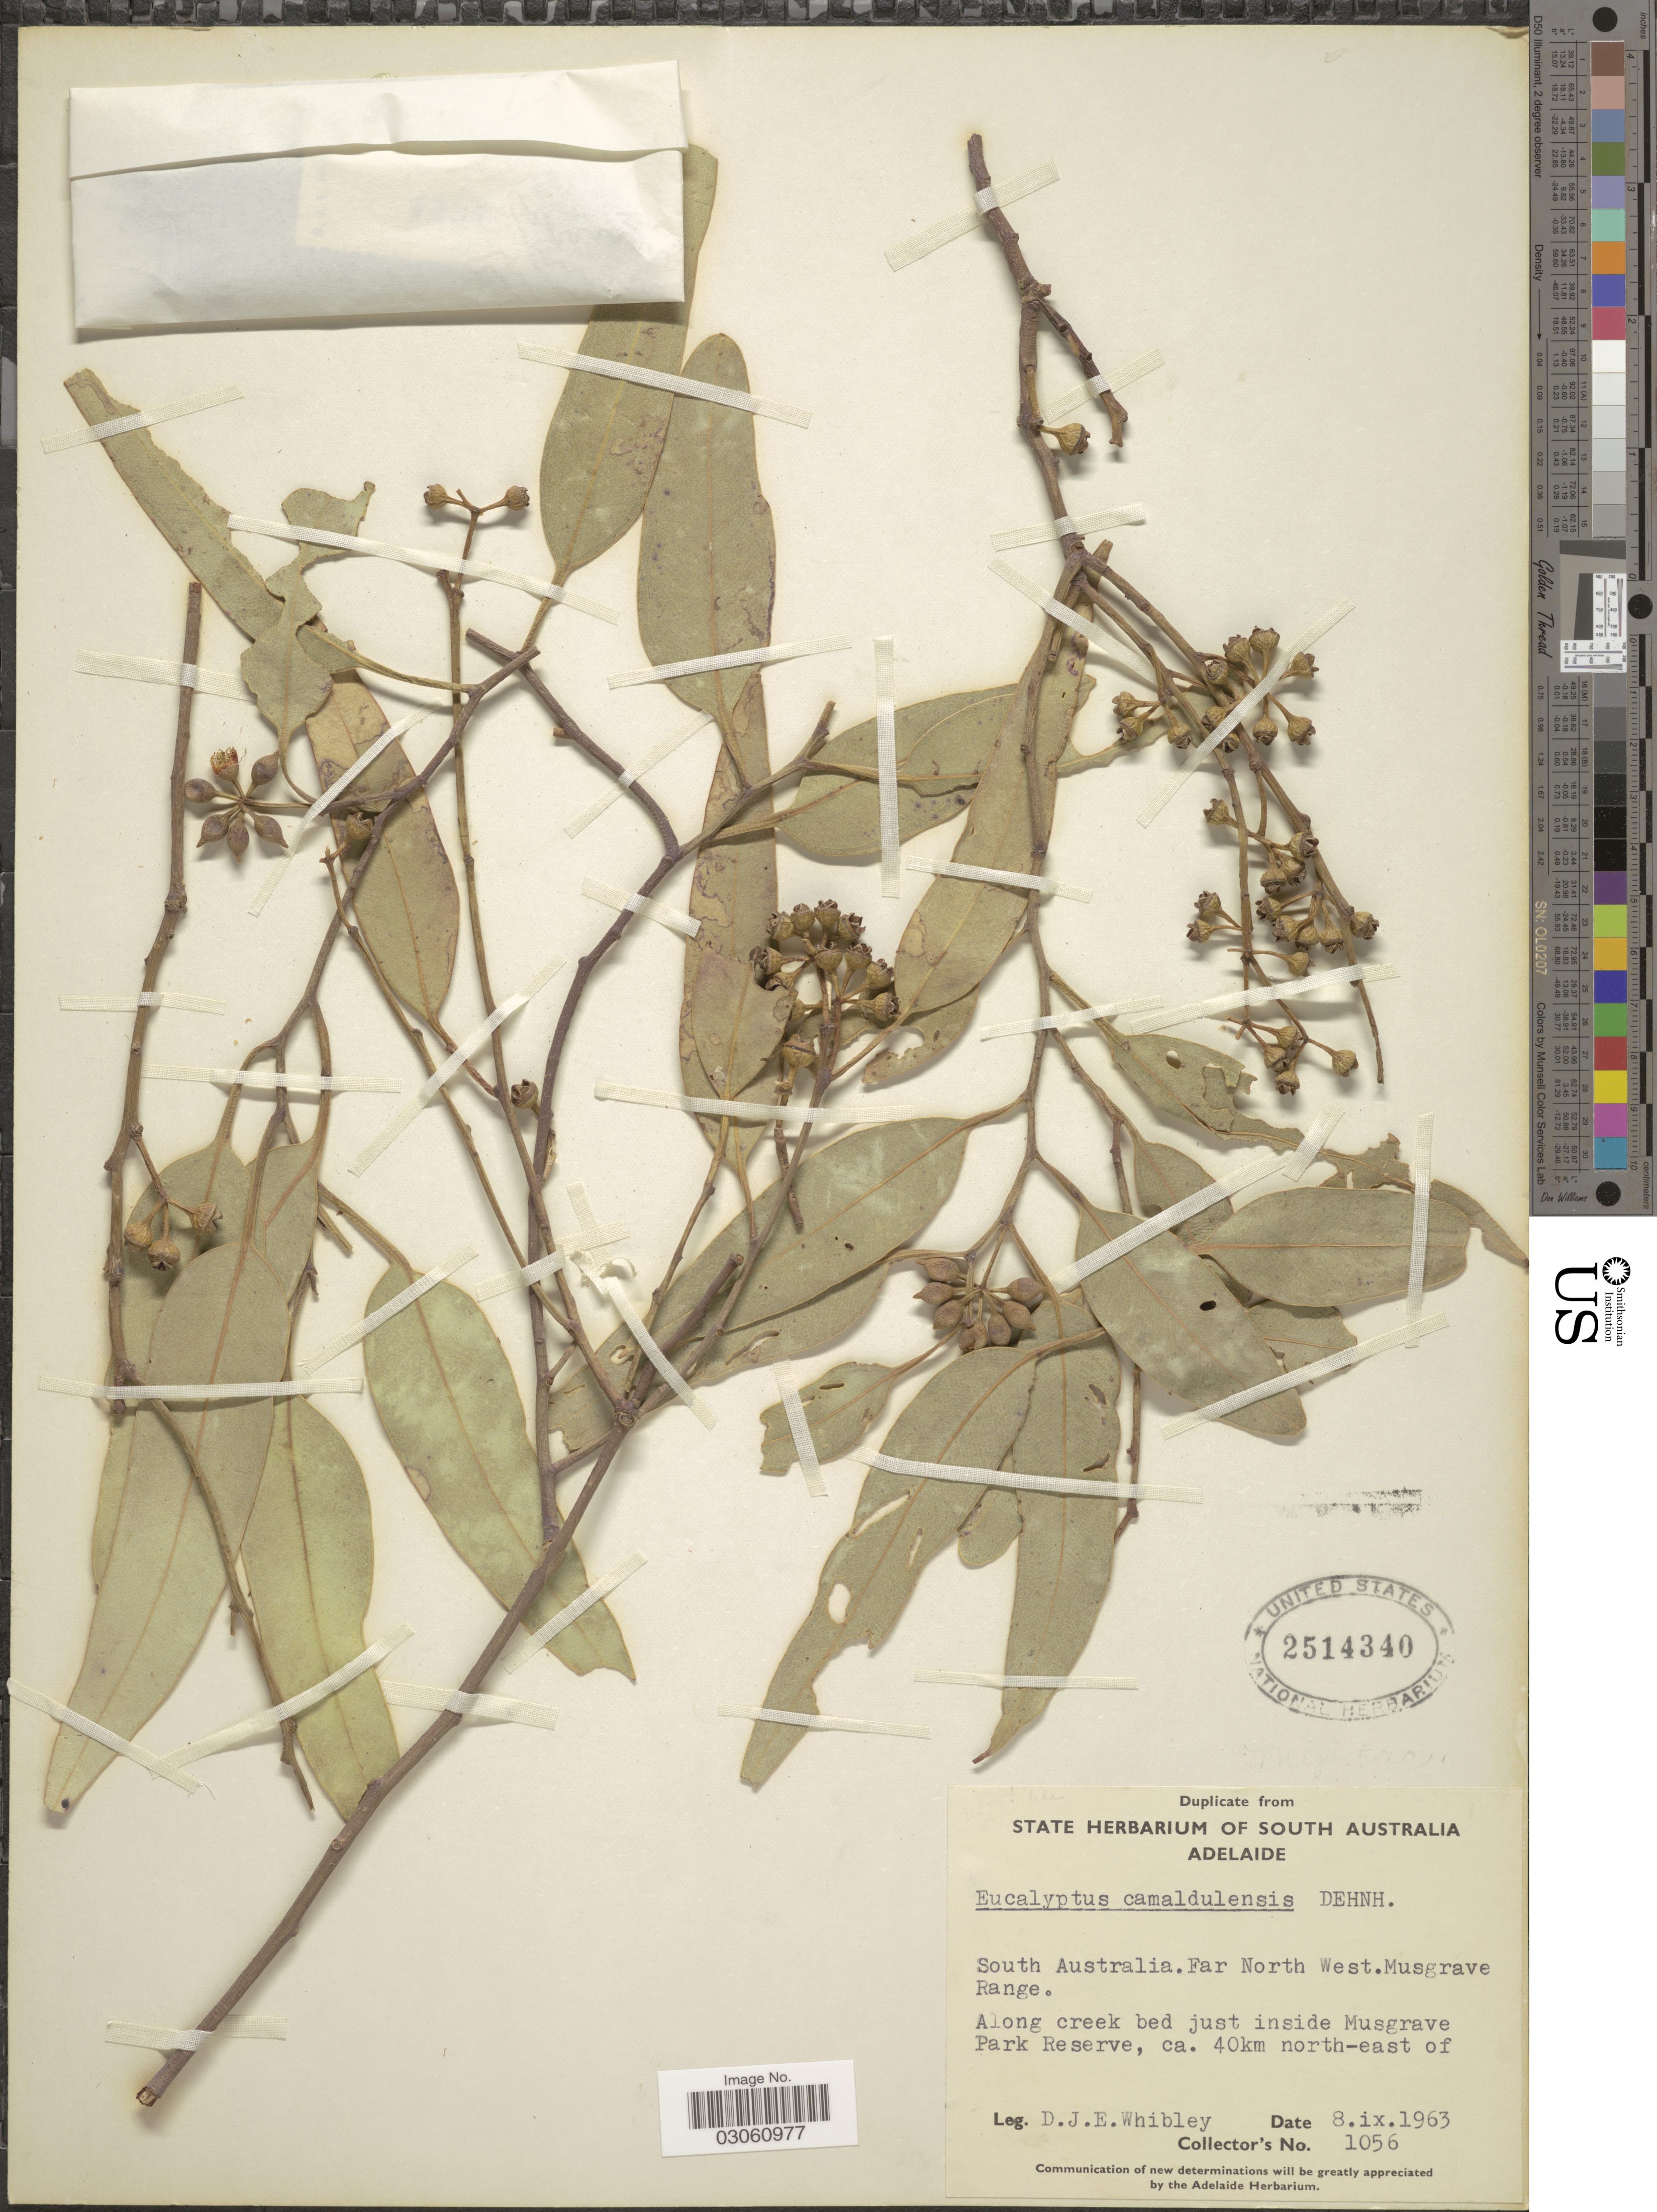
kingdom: Plantae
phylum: Tracheophyta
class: Magnoliopsida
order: Myrtales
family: Myrtaceae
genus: Eucalyptus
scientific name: Eucalyptus camaldulensis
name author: Dehnh.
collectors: D. Whibley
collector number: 1056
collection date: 1963-09-08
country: Australia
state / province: South Australia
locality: South Australia. Far North West. Musgrave Range. Along creek bed just inside Musgrave Park Reserve, ca. 40km north-east of.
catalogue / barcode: US 2514340